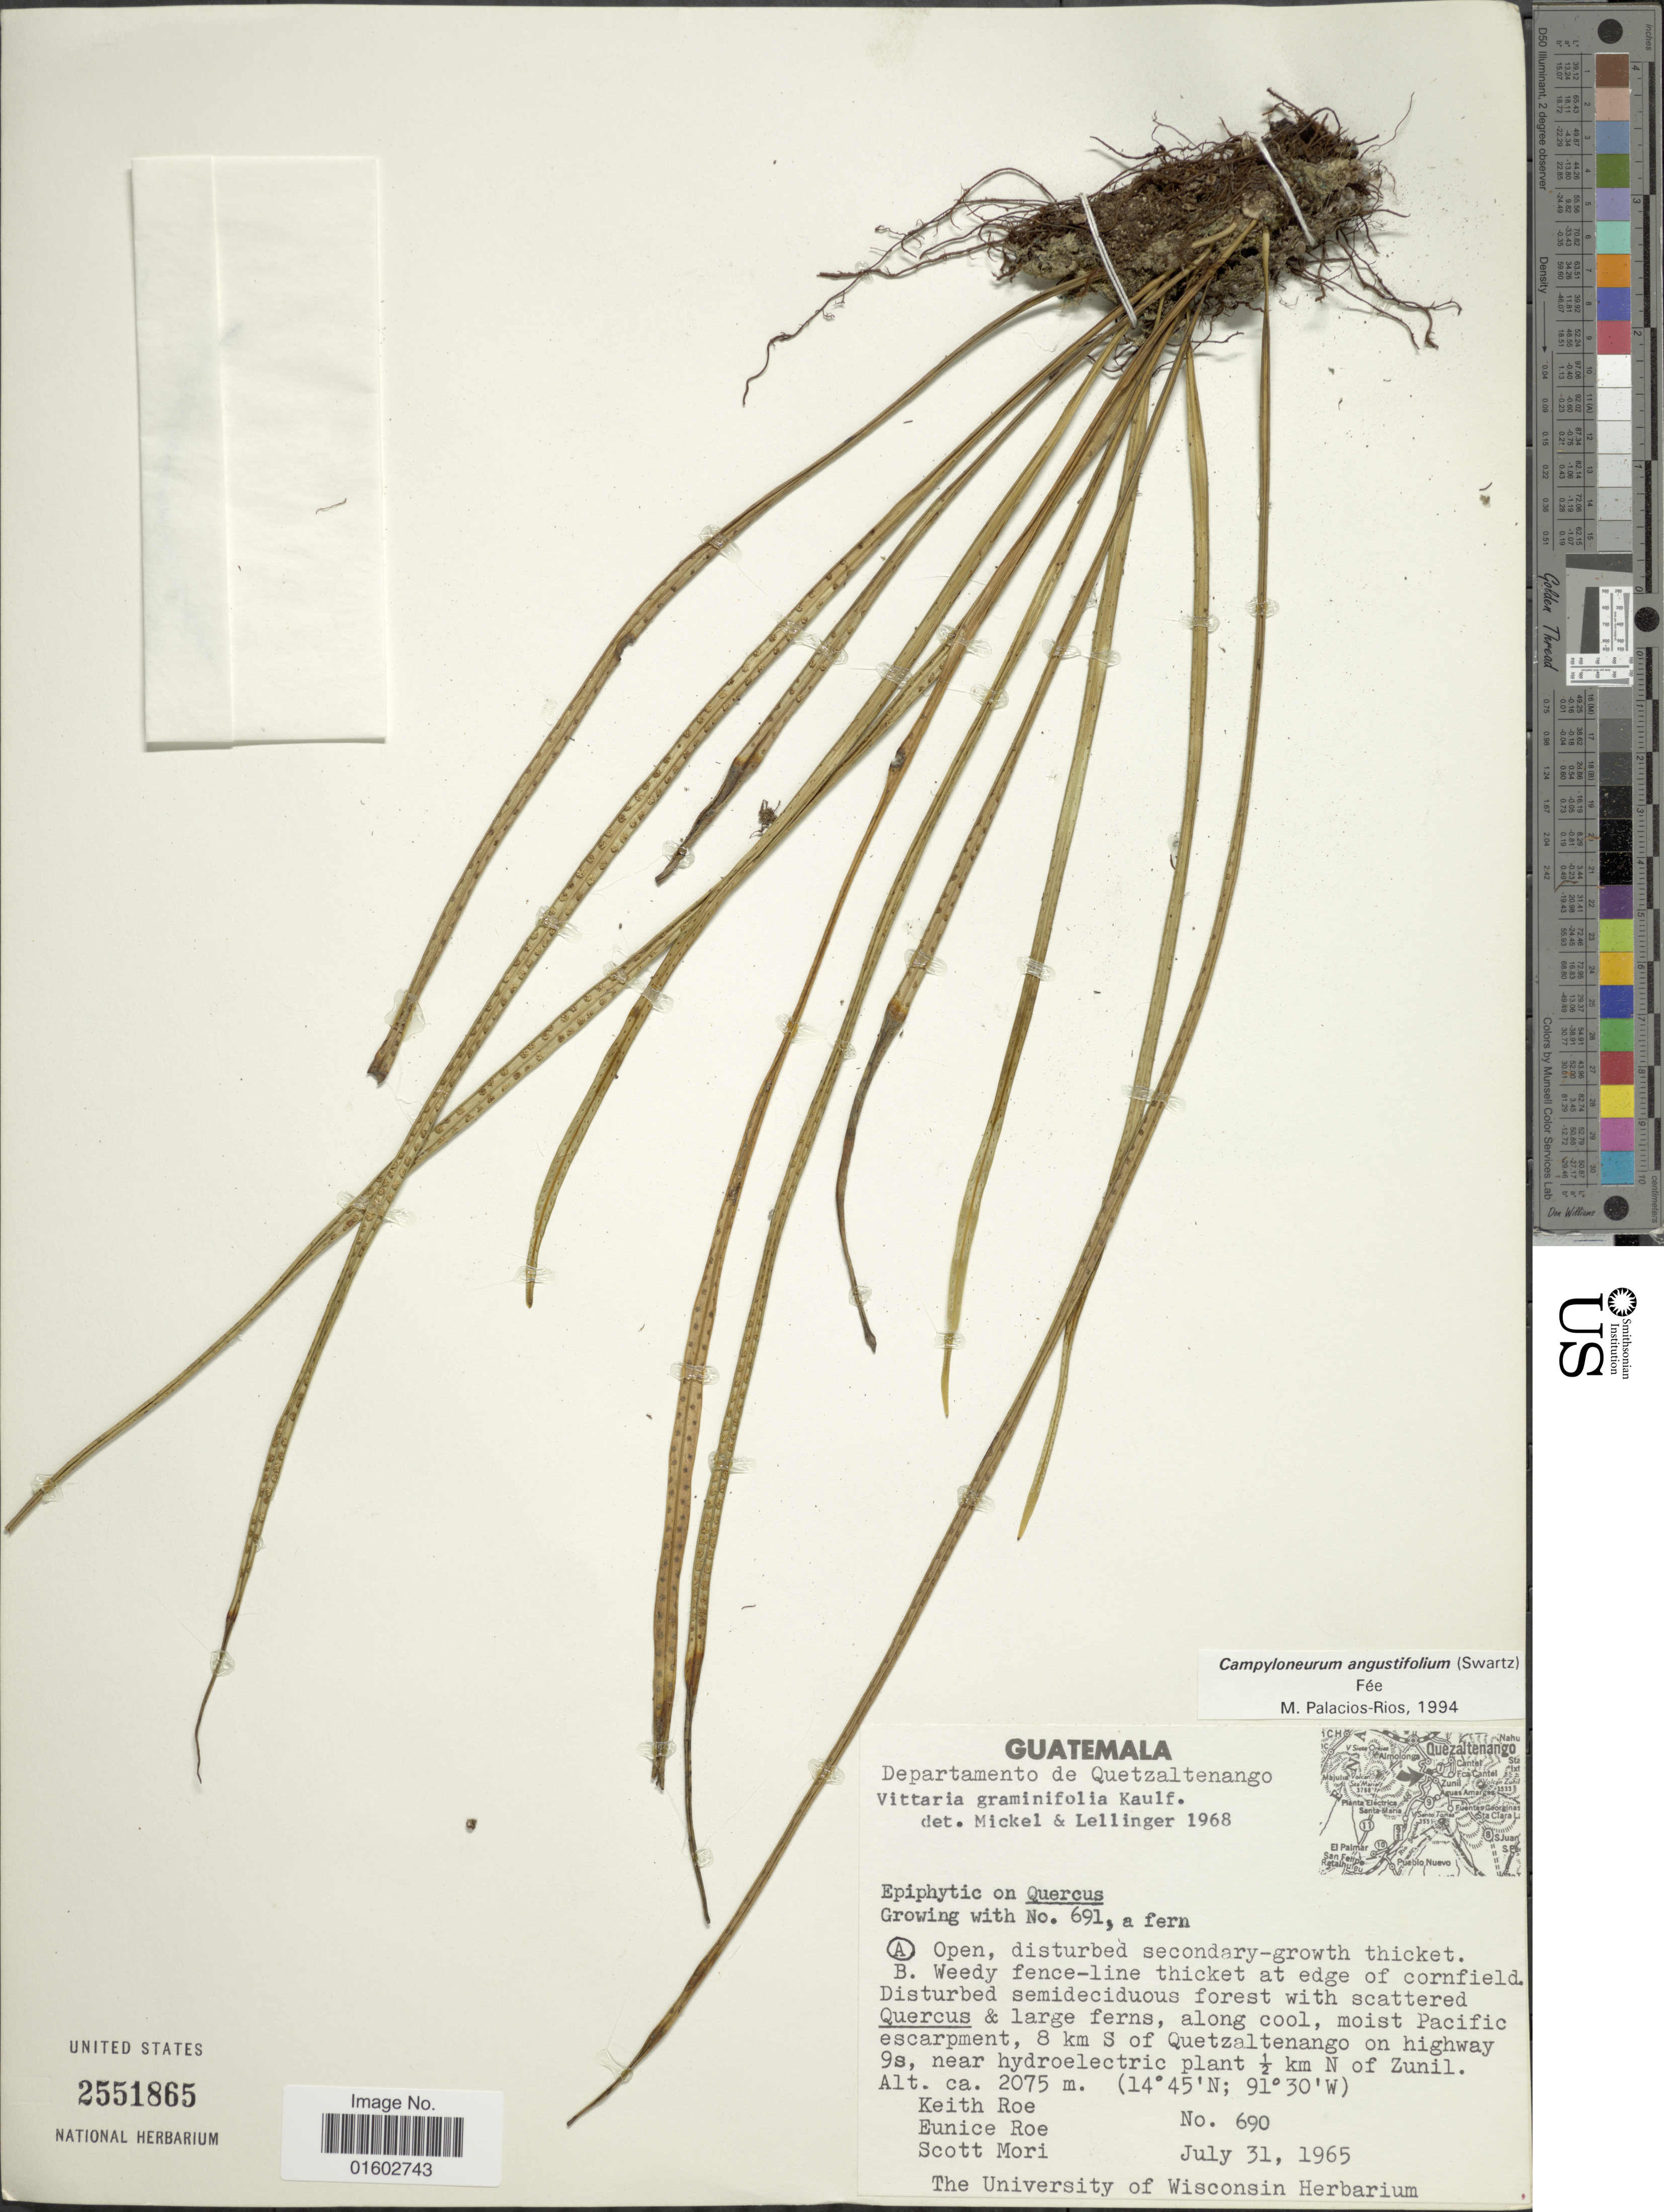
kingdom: Plantae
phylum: Tracheophyta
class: Polypodiopsida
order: Polypodiales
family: Polypodiaceae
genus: Campyloneurum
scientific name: Campyloneurum angustifolium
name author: (Sw.) Fée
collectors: K. E. Roe, E. Roe & S. Mori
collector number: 690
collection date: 1965-07-31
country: Guatemala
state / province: Quetzaltenango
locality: Departamento de Quezaltenango, moist Pacific escarpment, 8 km S of Quezaltenango on highway 9s, near Hyrdoelelectric plant 0.5 km N of Zunil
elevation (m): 2075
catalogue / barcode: US 2551865